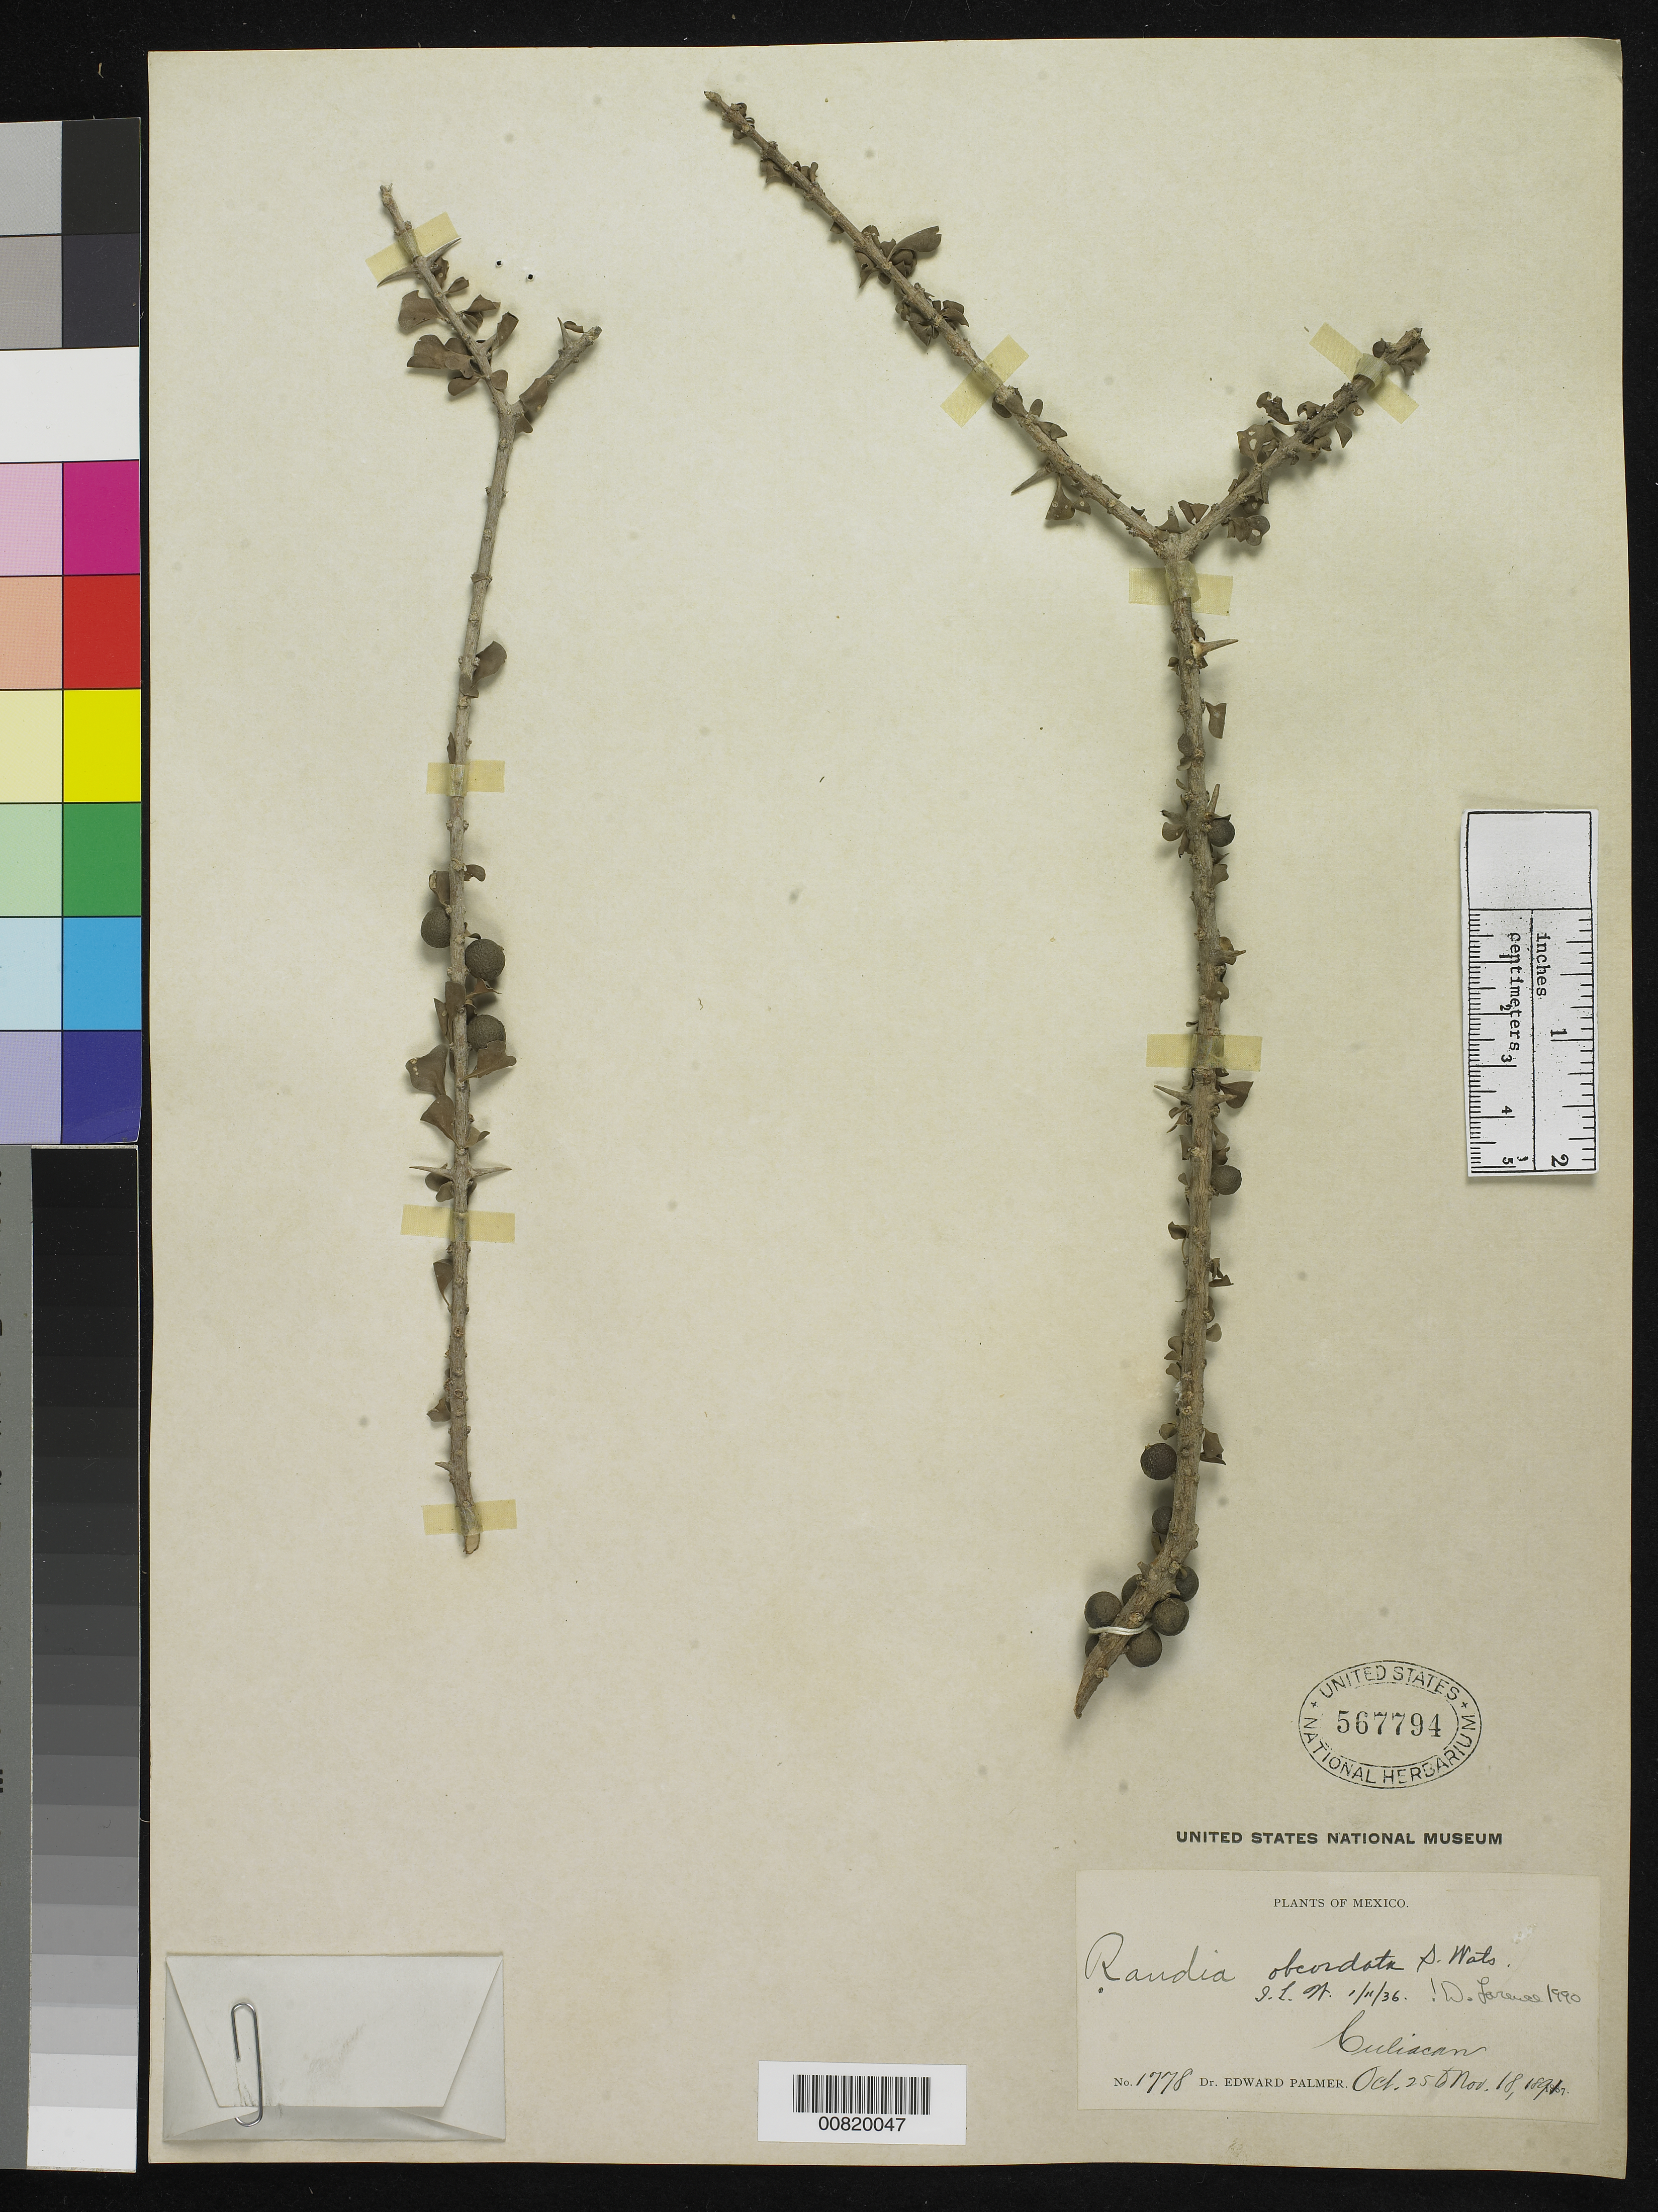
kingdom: Plantae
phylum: Tracheophyta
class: Magnoliopsida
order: Gentianales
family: Rubiaceae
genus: Randia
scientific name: Randia obcordata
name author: S. Watson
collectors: E. Palmer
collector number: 1778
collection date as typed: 25 Oct 1891 to 18 Nov 1891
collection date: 1891-10-25/1891-11-18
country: Mexico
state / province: Sinaloa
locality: Culiacan, Sinaloa.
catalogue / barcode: US 567794